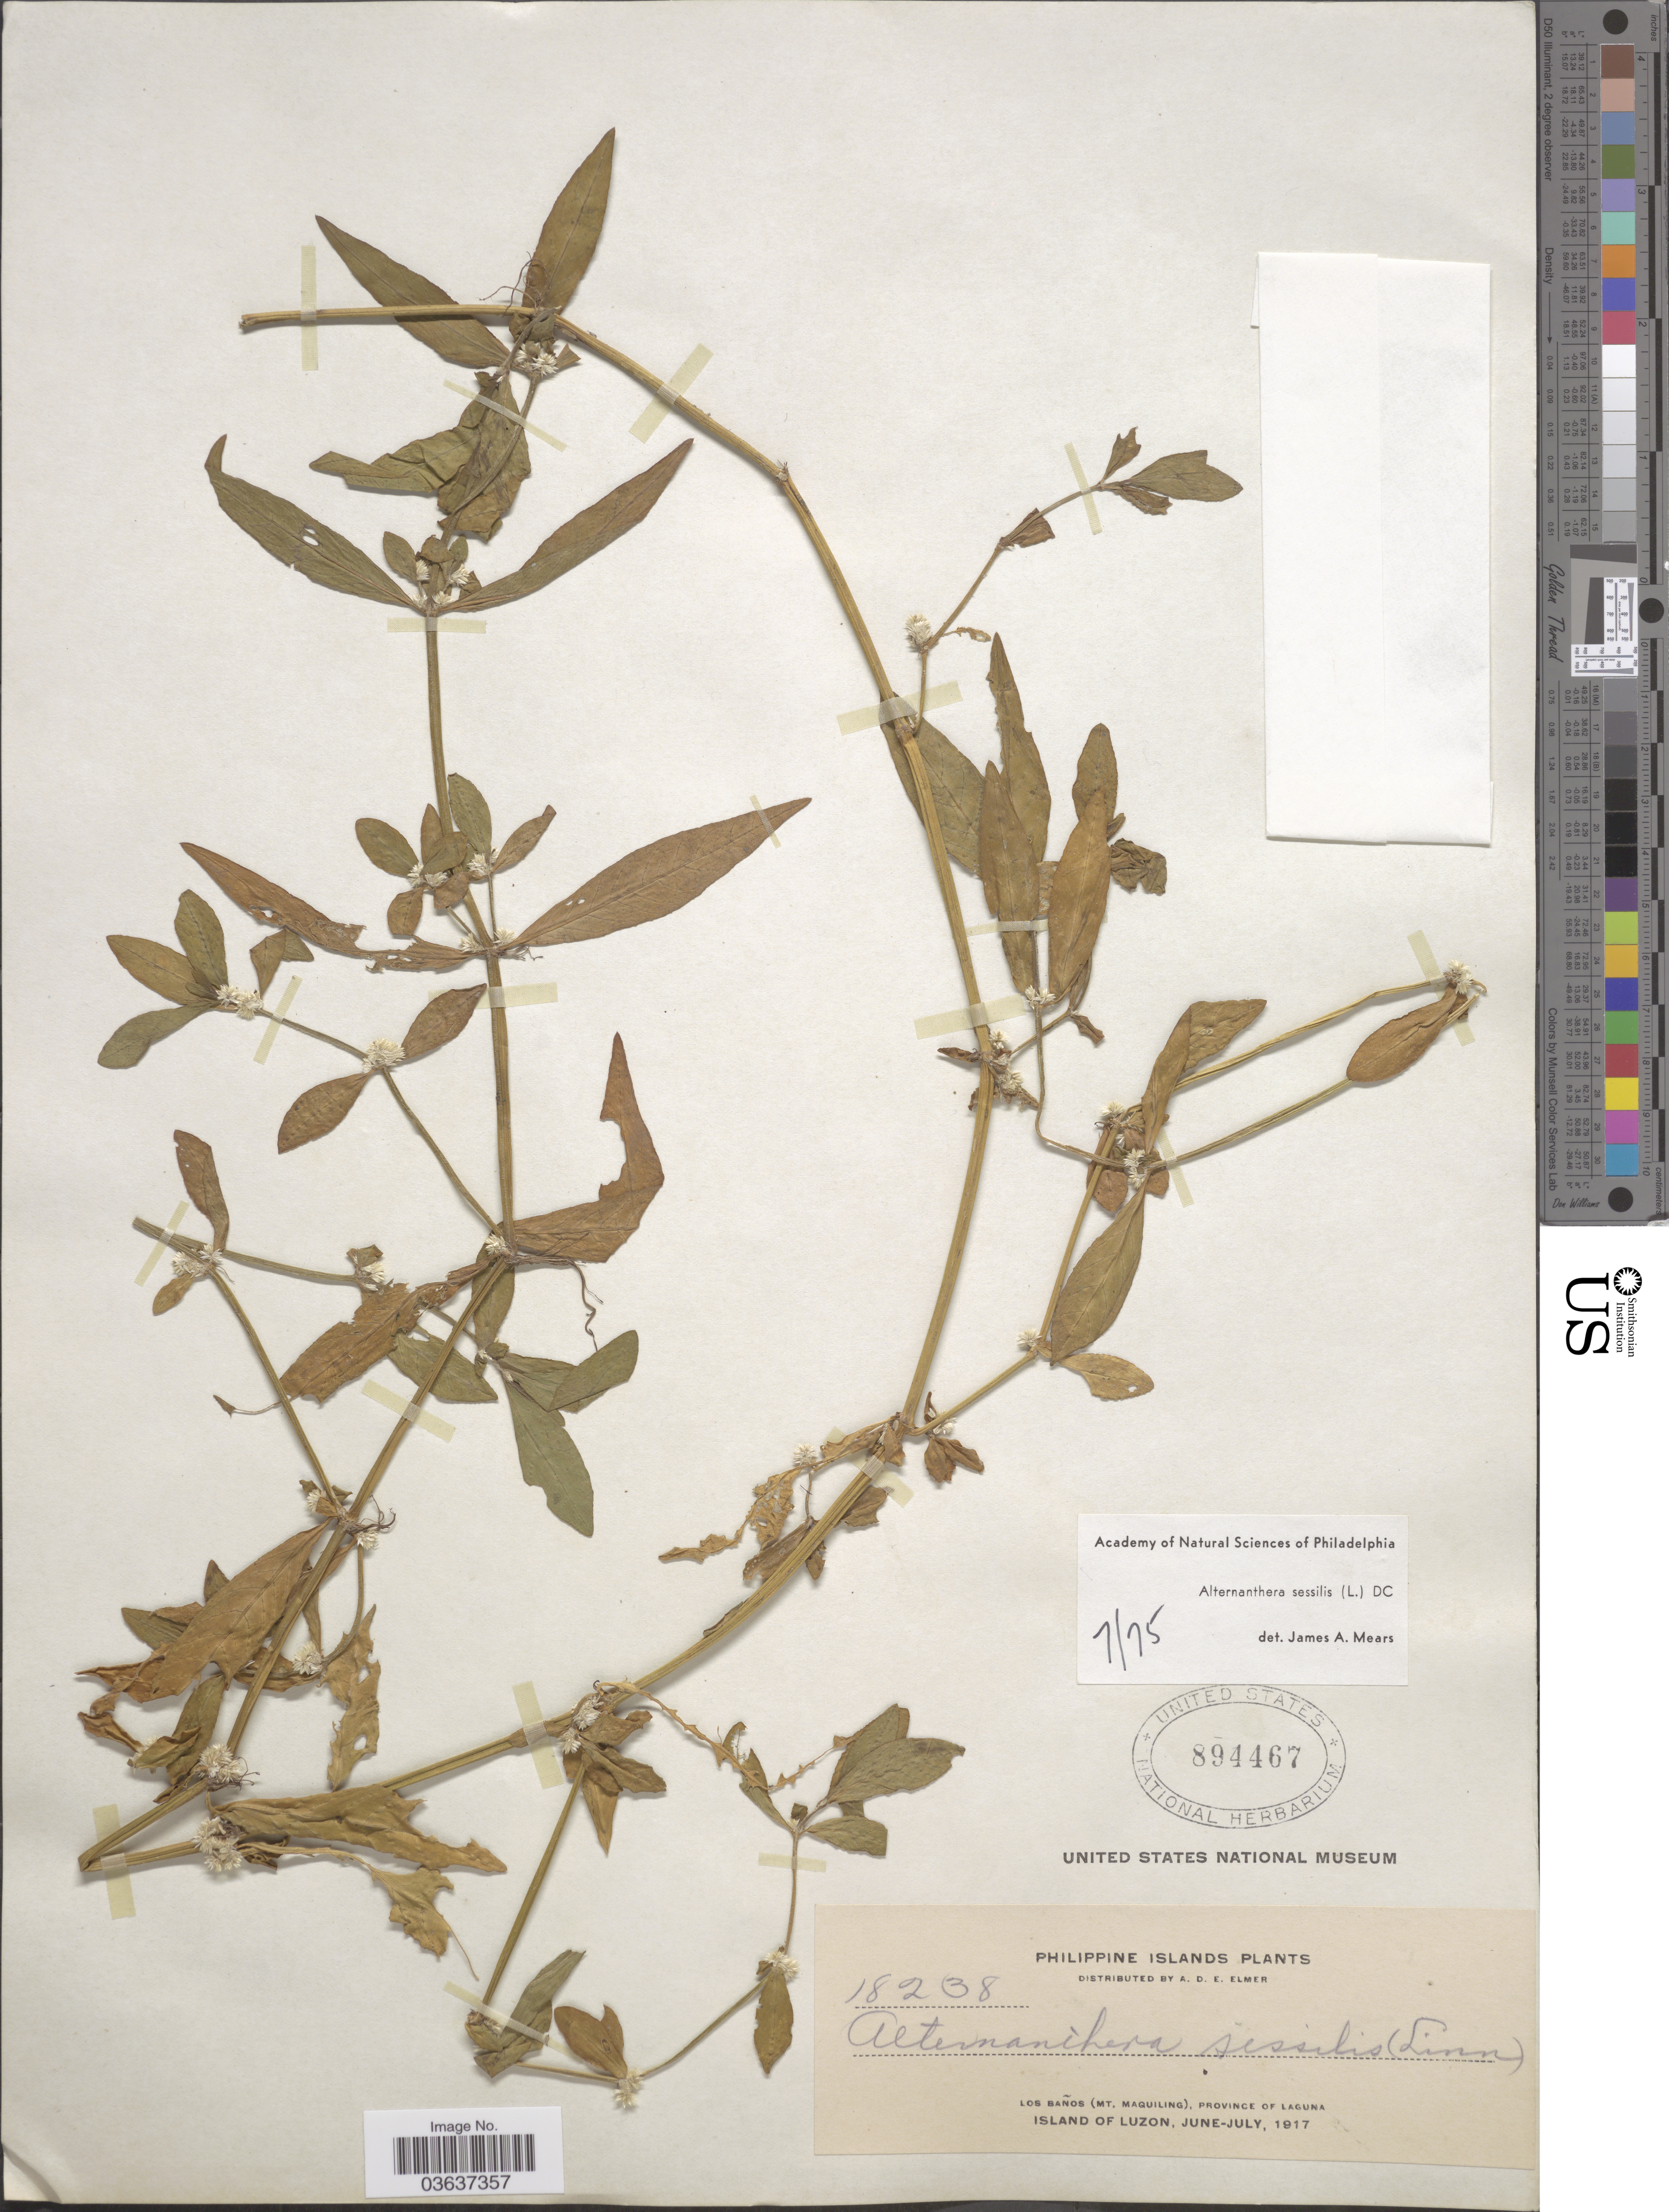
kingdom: Plantae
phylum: Tracheophyta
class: Magnoliopsida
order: Caryophyllales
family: Amaranthaceae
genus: Alternanthera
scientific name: Alternanthera sessilis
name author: (L.) DC.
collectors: A. D. E. Elmer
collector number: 18238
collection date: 1917-06/1917-07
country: Philippines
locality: Los Baños (Mt. Maquiling), Province of Laguna. Island of Luzon.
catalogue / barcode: US 894467